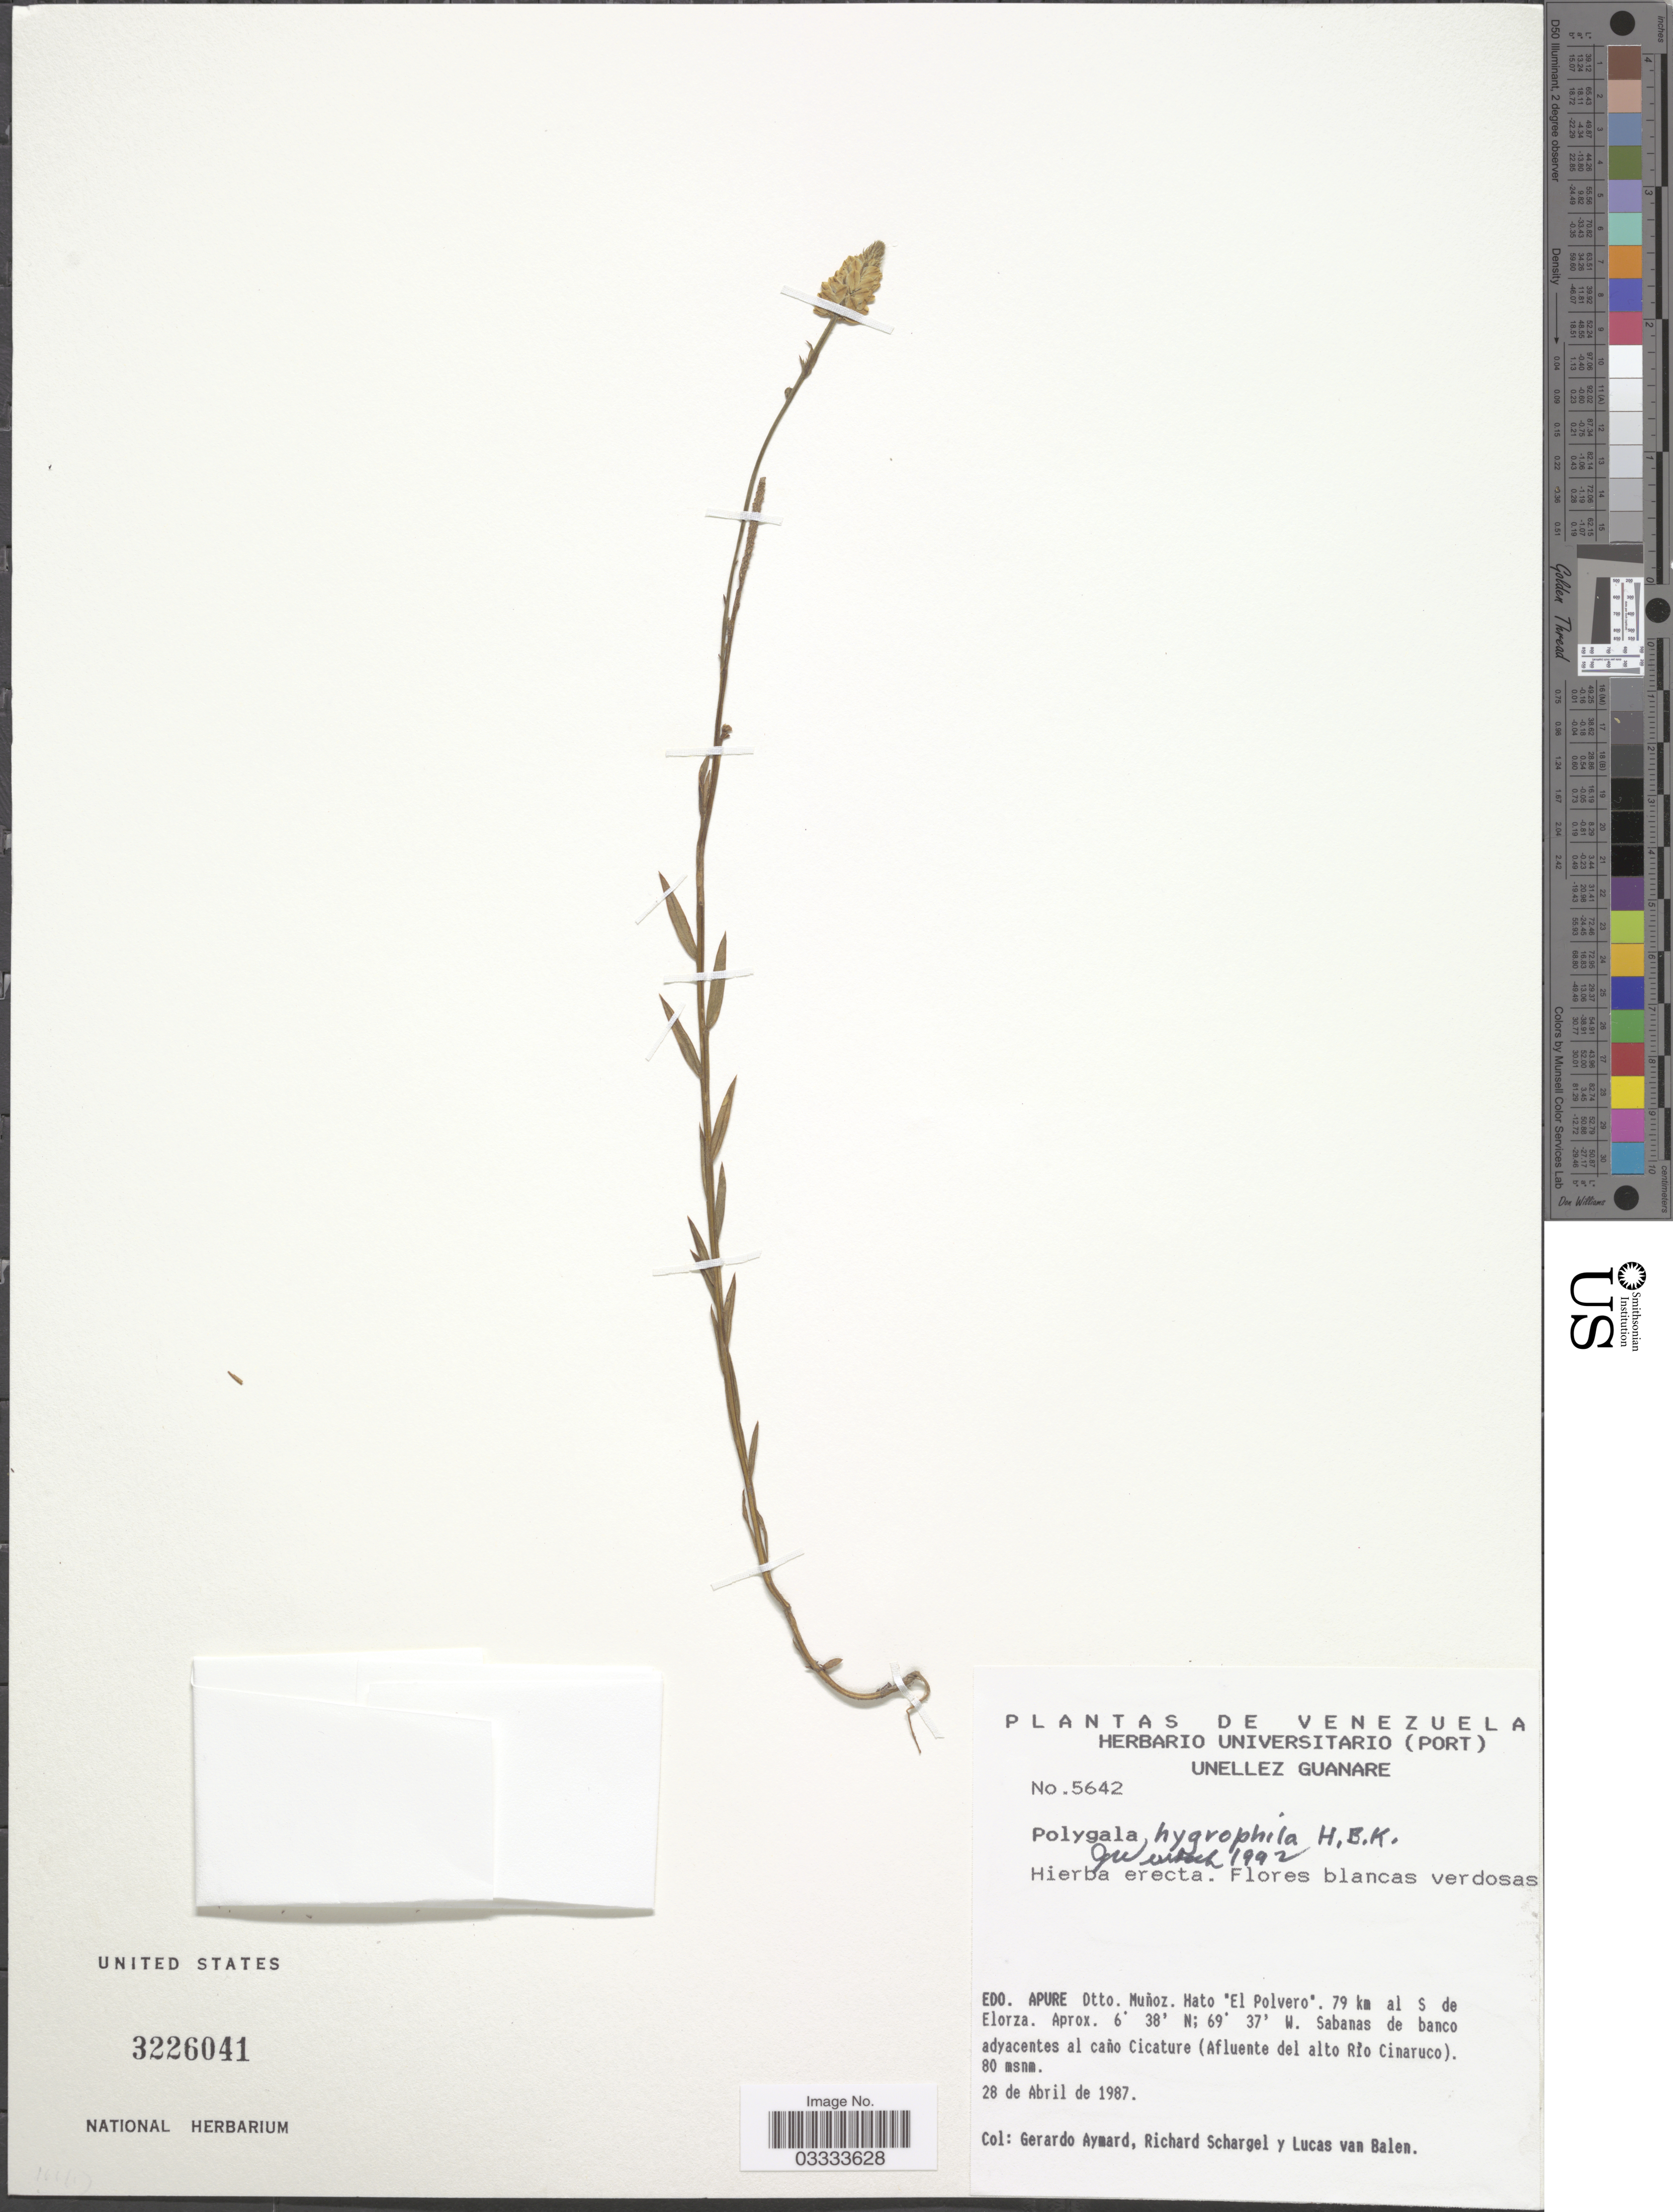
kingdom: Plantae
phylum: Tracheophyta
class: Magnoliopsida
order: Fabales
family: Polygalaceae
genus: Polygala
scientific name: Polygala hygrophila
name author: Kunth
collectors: G. A. Aymard, R. Schargel & L. van Balen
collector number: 5642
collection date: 1987-04-28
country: Venezuela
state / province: Apure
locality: Dtto. Muñoz. Hato "El Polvero". 79 km al S de Elorza. Sabanas de banco adyacentes al caño Cicature (Afluente del alto Río Cinaruco).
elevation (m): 80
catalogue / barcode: US 3226041